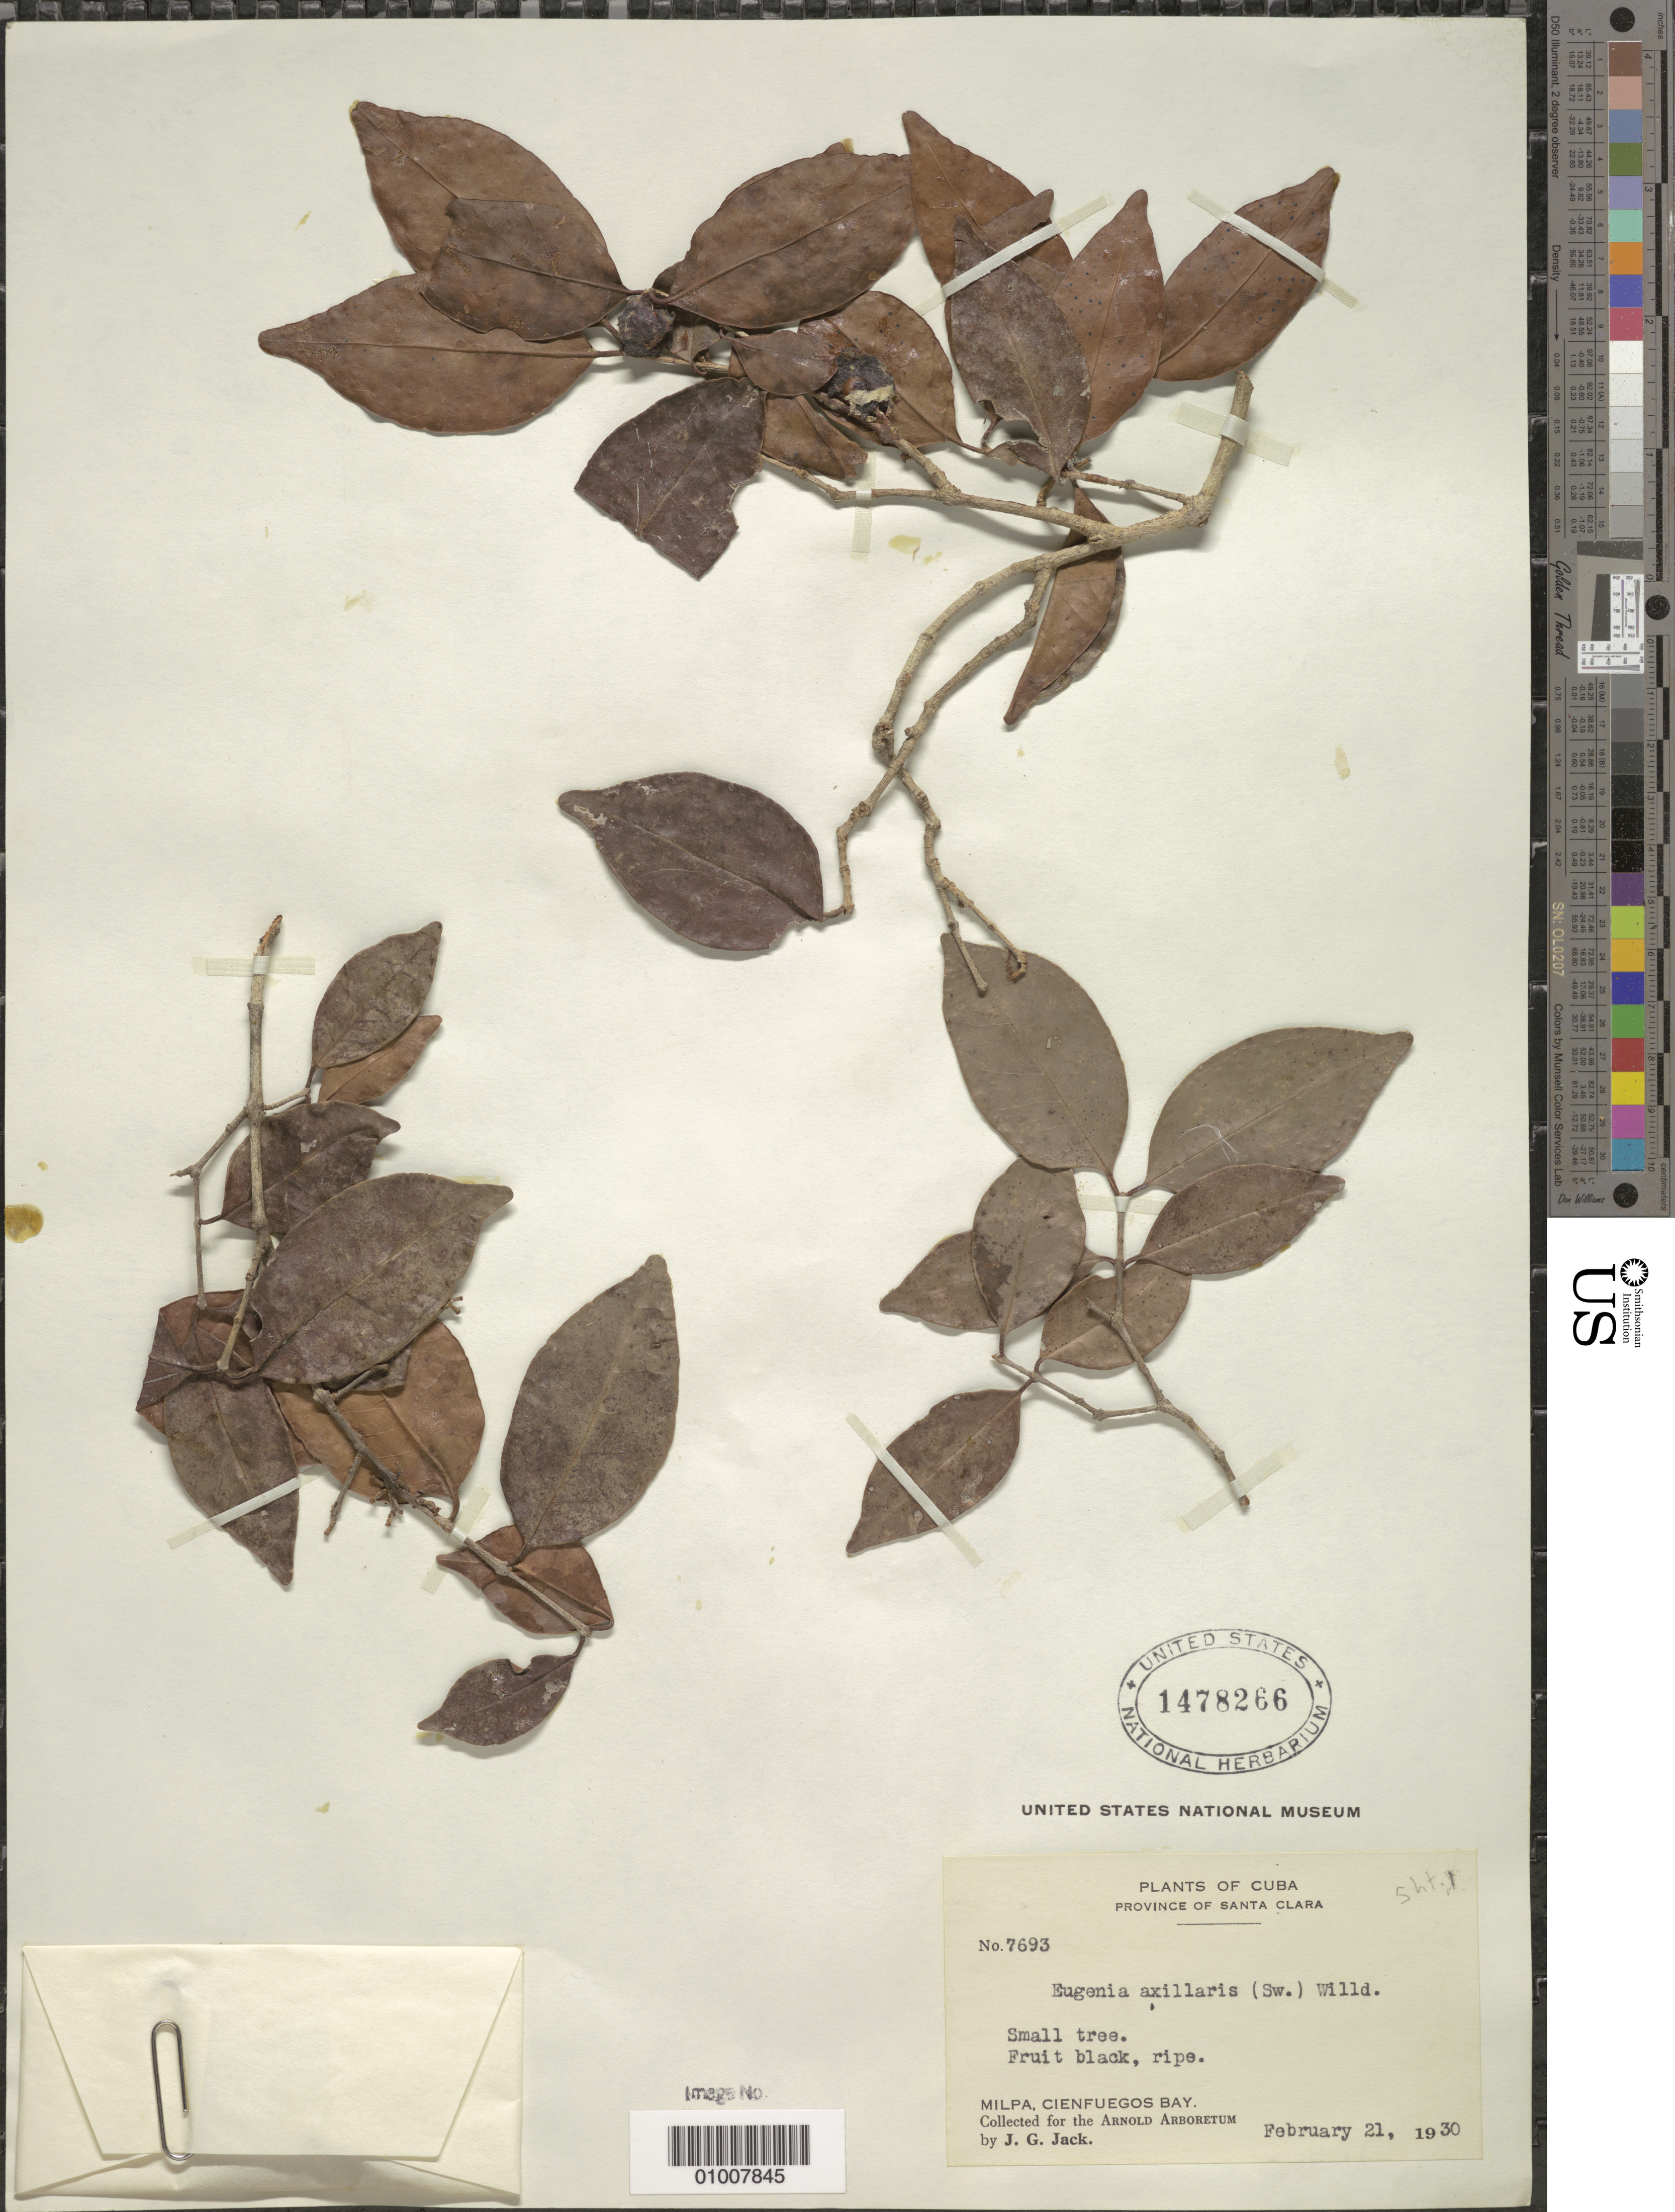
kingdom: Plantae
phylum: Tracheophyta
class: Magnoliopsida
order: Myrtales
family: Myrtaceae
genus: Eugenia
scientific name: Eugenia axillaris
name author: (Sw.) Willd.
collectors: J. G. Jack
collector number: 7693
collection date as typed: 21 Feb 1930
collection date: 1930-02-21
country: Cuba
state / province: Villa Clara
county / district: Santa Clara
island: Cuba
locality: Milpa, Cienfuegos Bay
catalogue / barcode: US 1478266